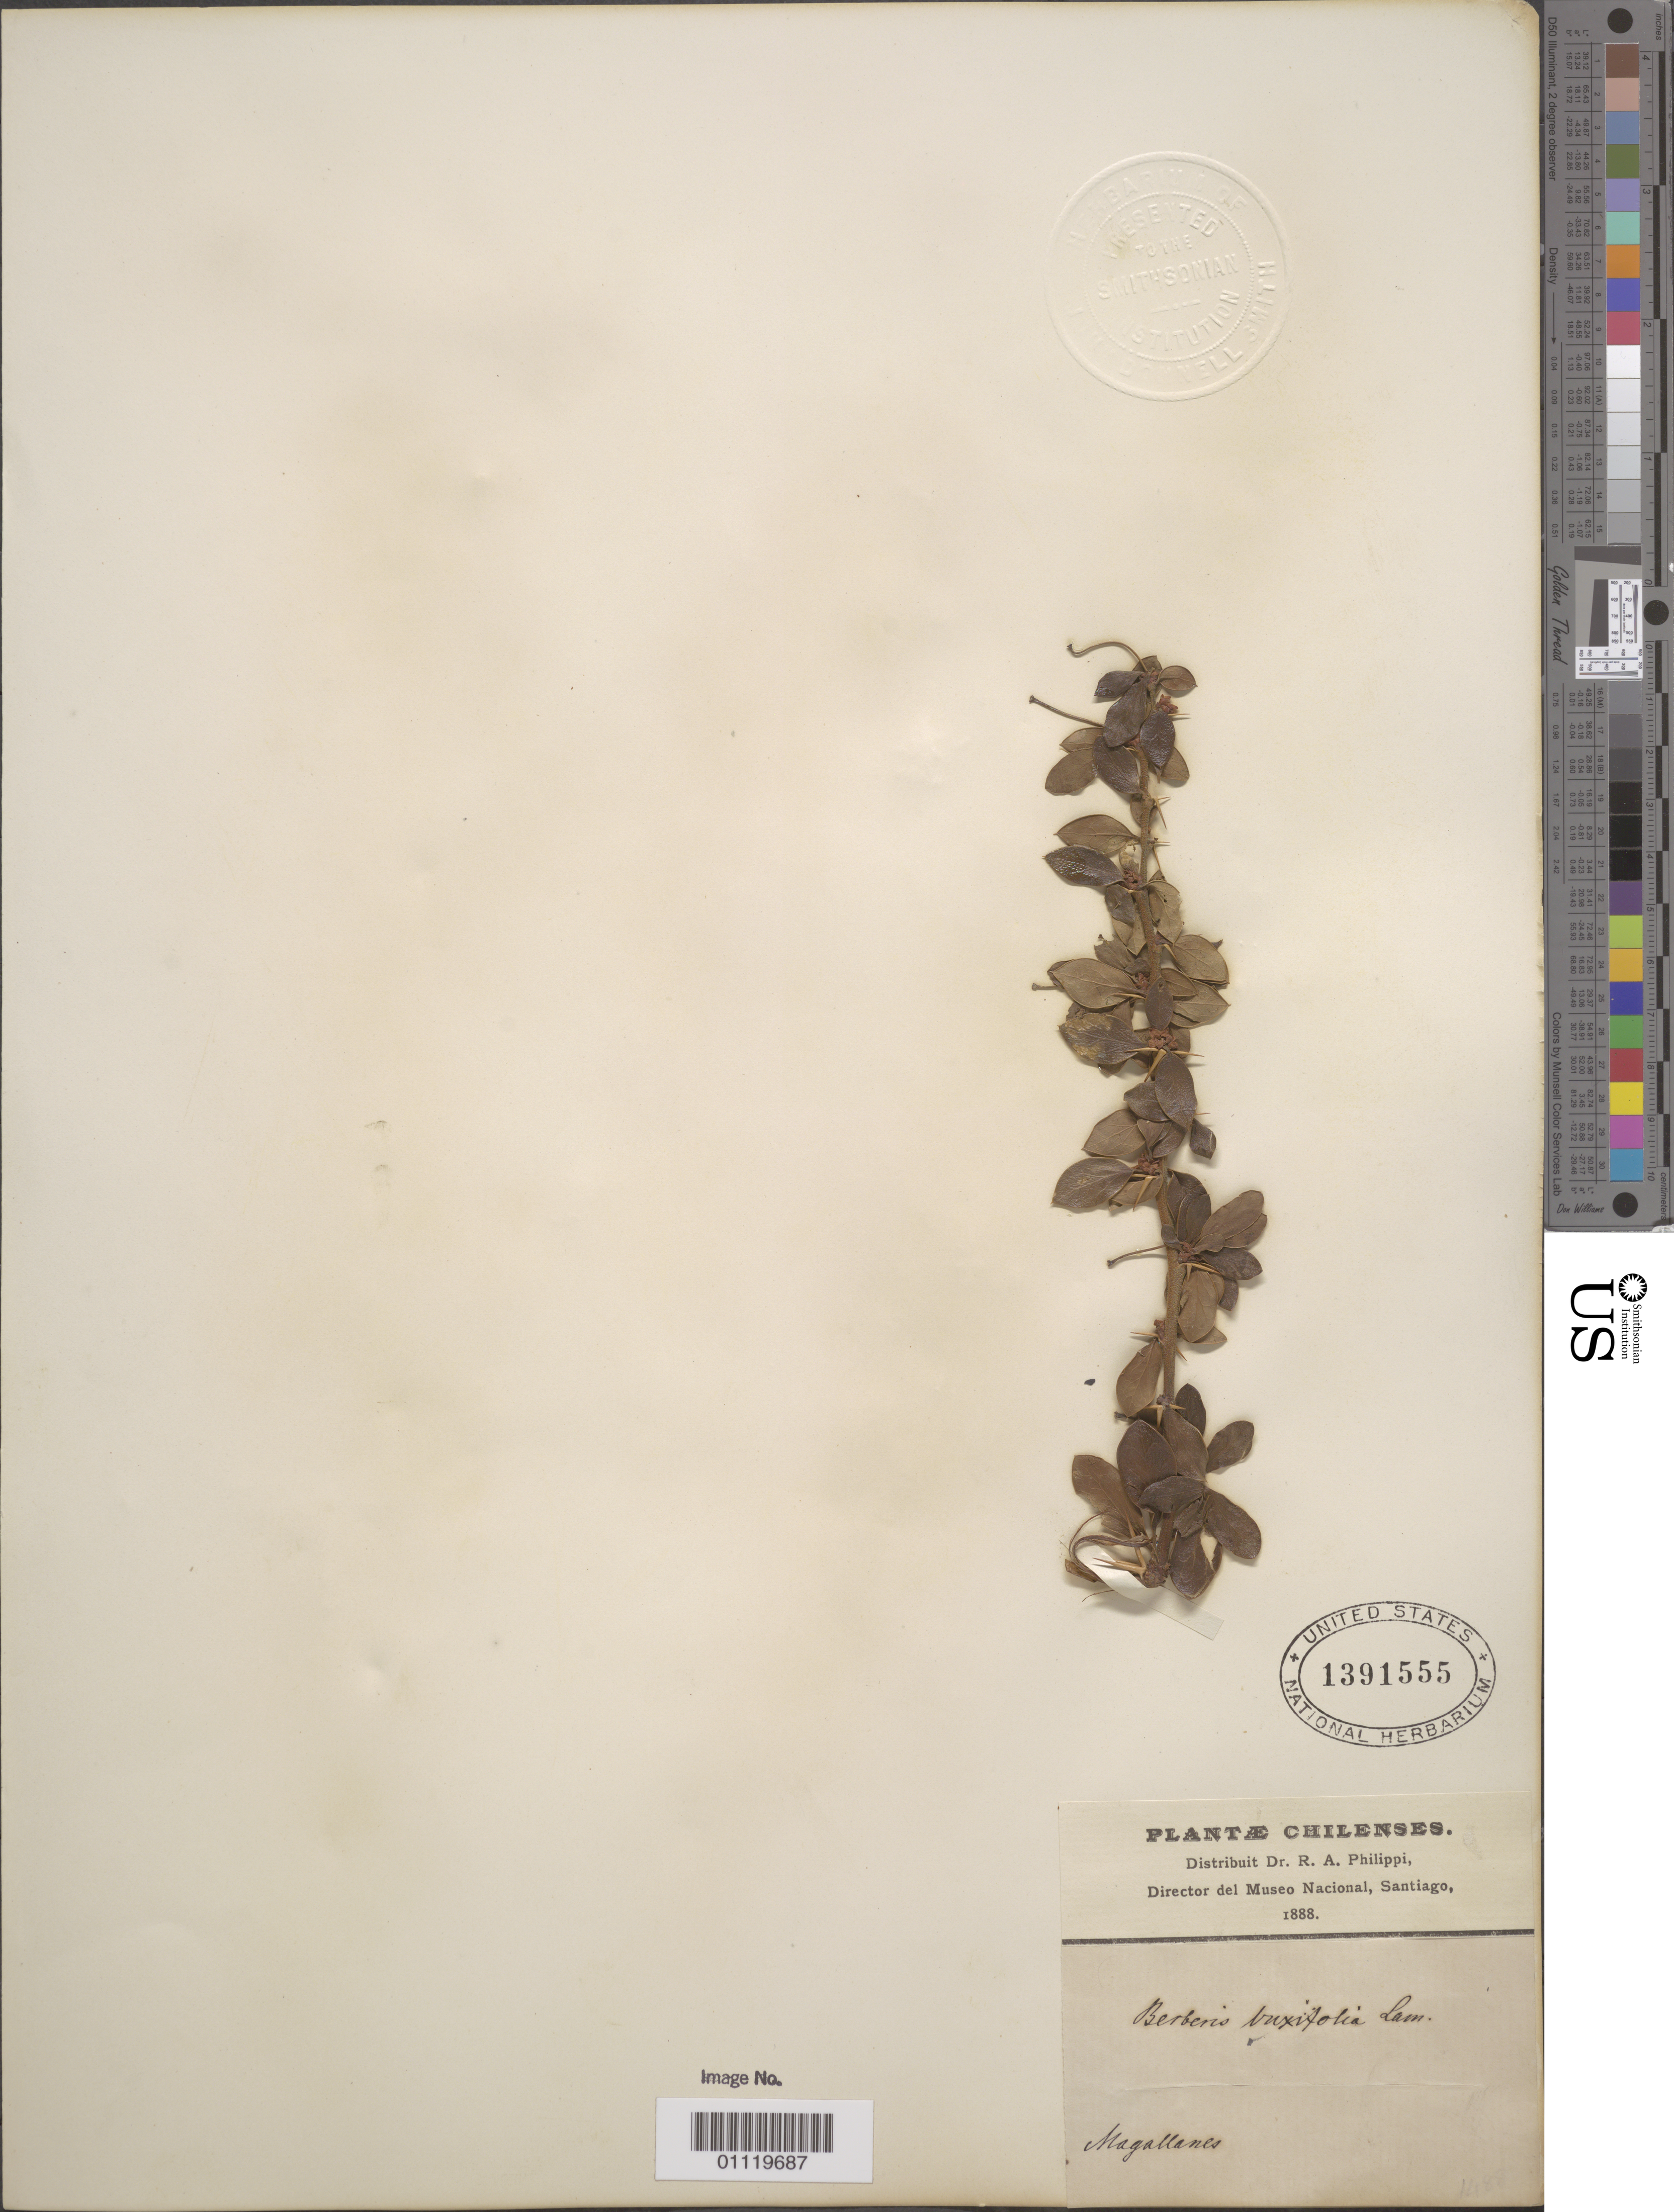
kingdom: Plantae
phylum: Tracheophyta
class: Magnoliopsida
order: Ranunculales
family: Berberidaceae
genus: Berberis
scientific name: Berberis buxifolia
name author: Lam.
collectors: R. A. Philippi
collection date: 1888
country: Chile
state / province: Magallanes y de la Antártica Chilena (XII)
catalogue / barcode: US 1391555